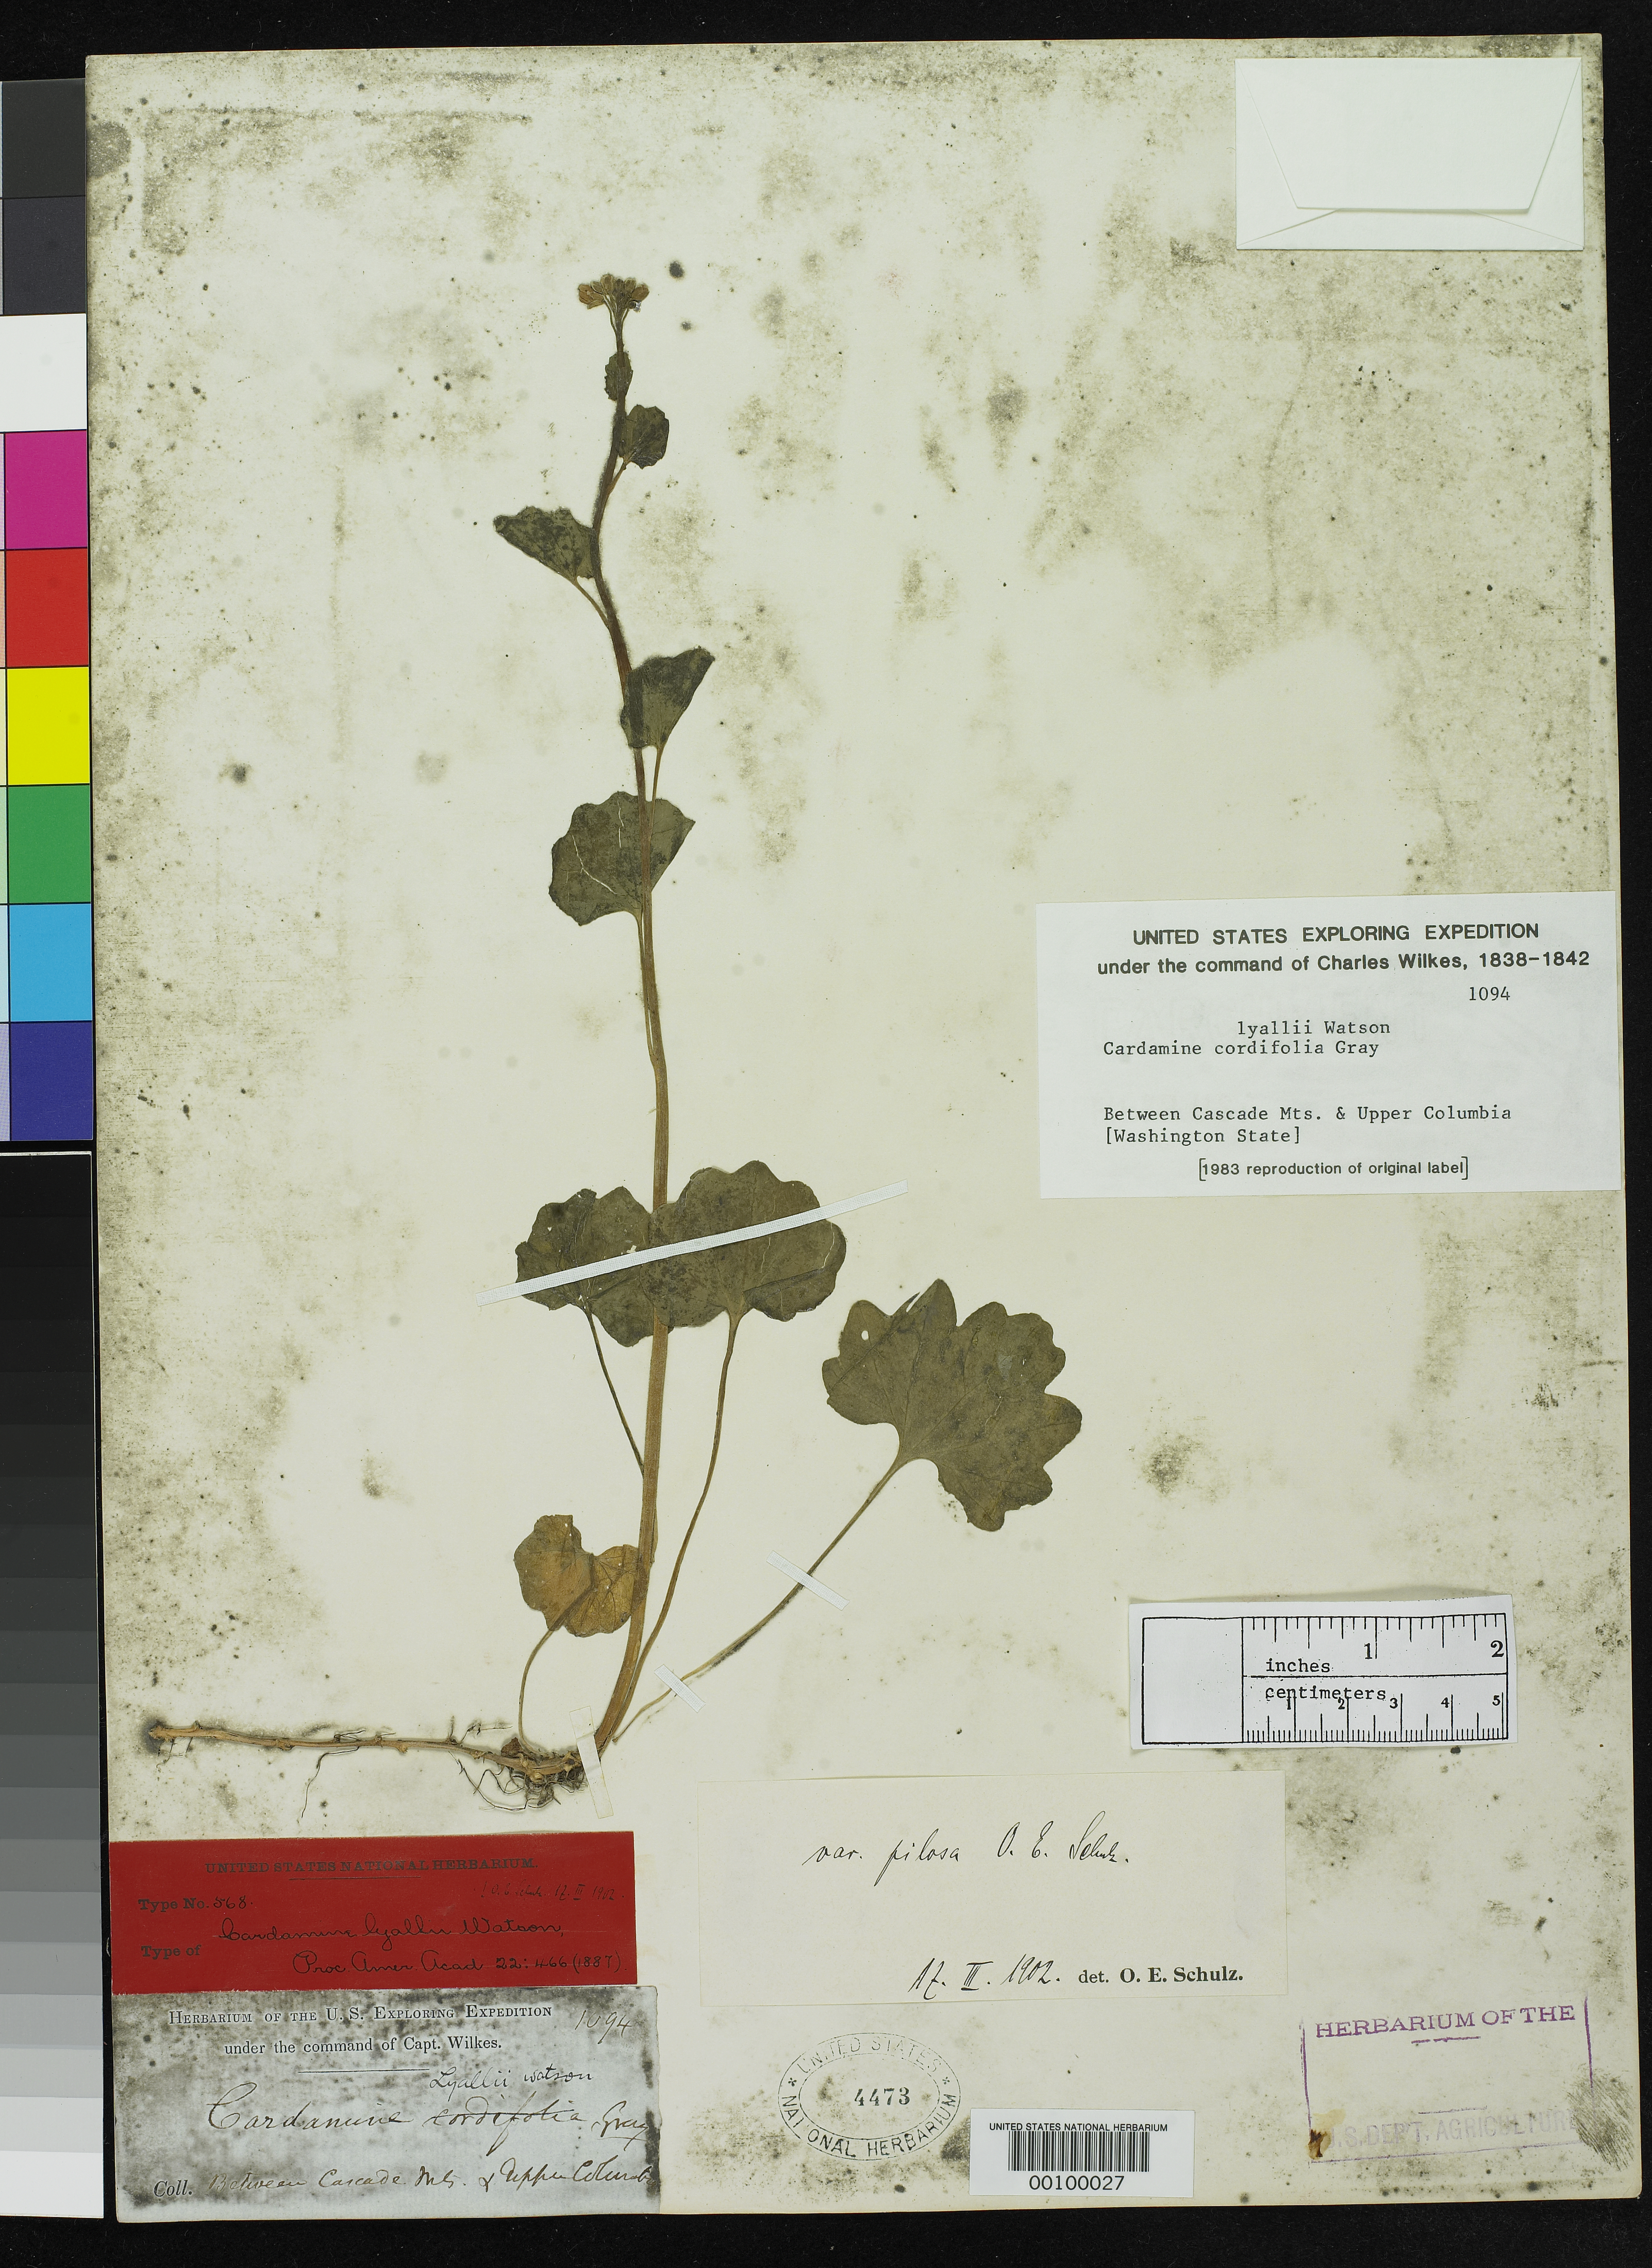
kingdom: Plantae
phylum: Tracheophyta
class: Magnoliopsida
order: Brassicales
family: Brassicaceae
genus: Cardamine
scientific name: Cardamine cordifolia var. pilosa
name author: O.E. Schulz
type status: Type Collection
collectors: Wilkes Explor. Exped.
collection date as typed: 1838 to -- --- 1842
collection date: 1838/1842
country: United States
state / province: Washington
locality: Cascade Mountains.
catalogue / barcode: US 4473